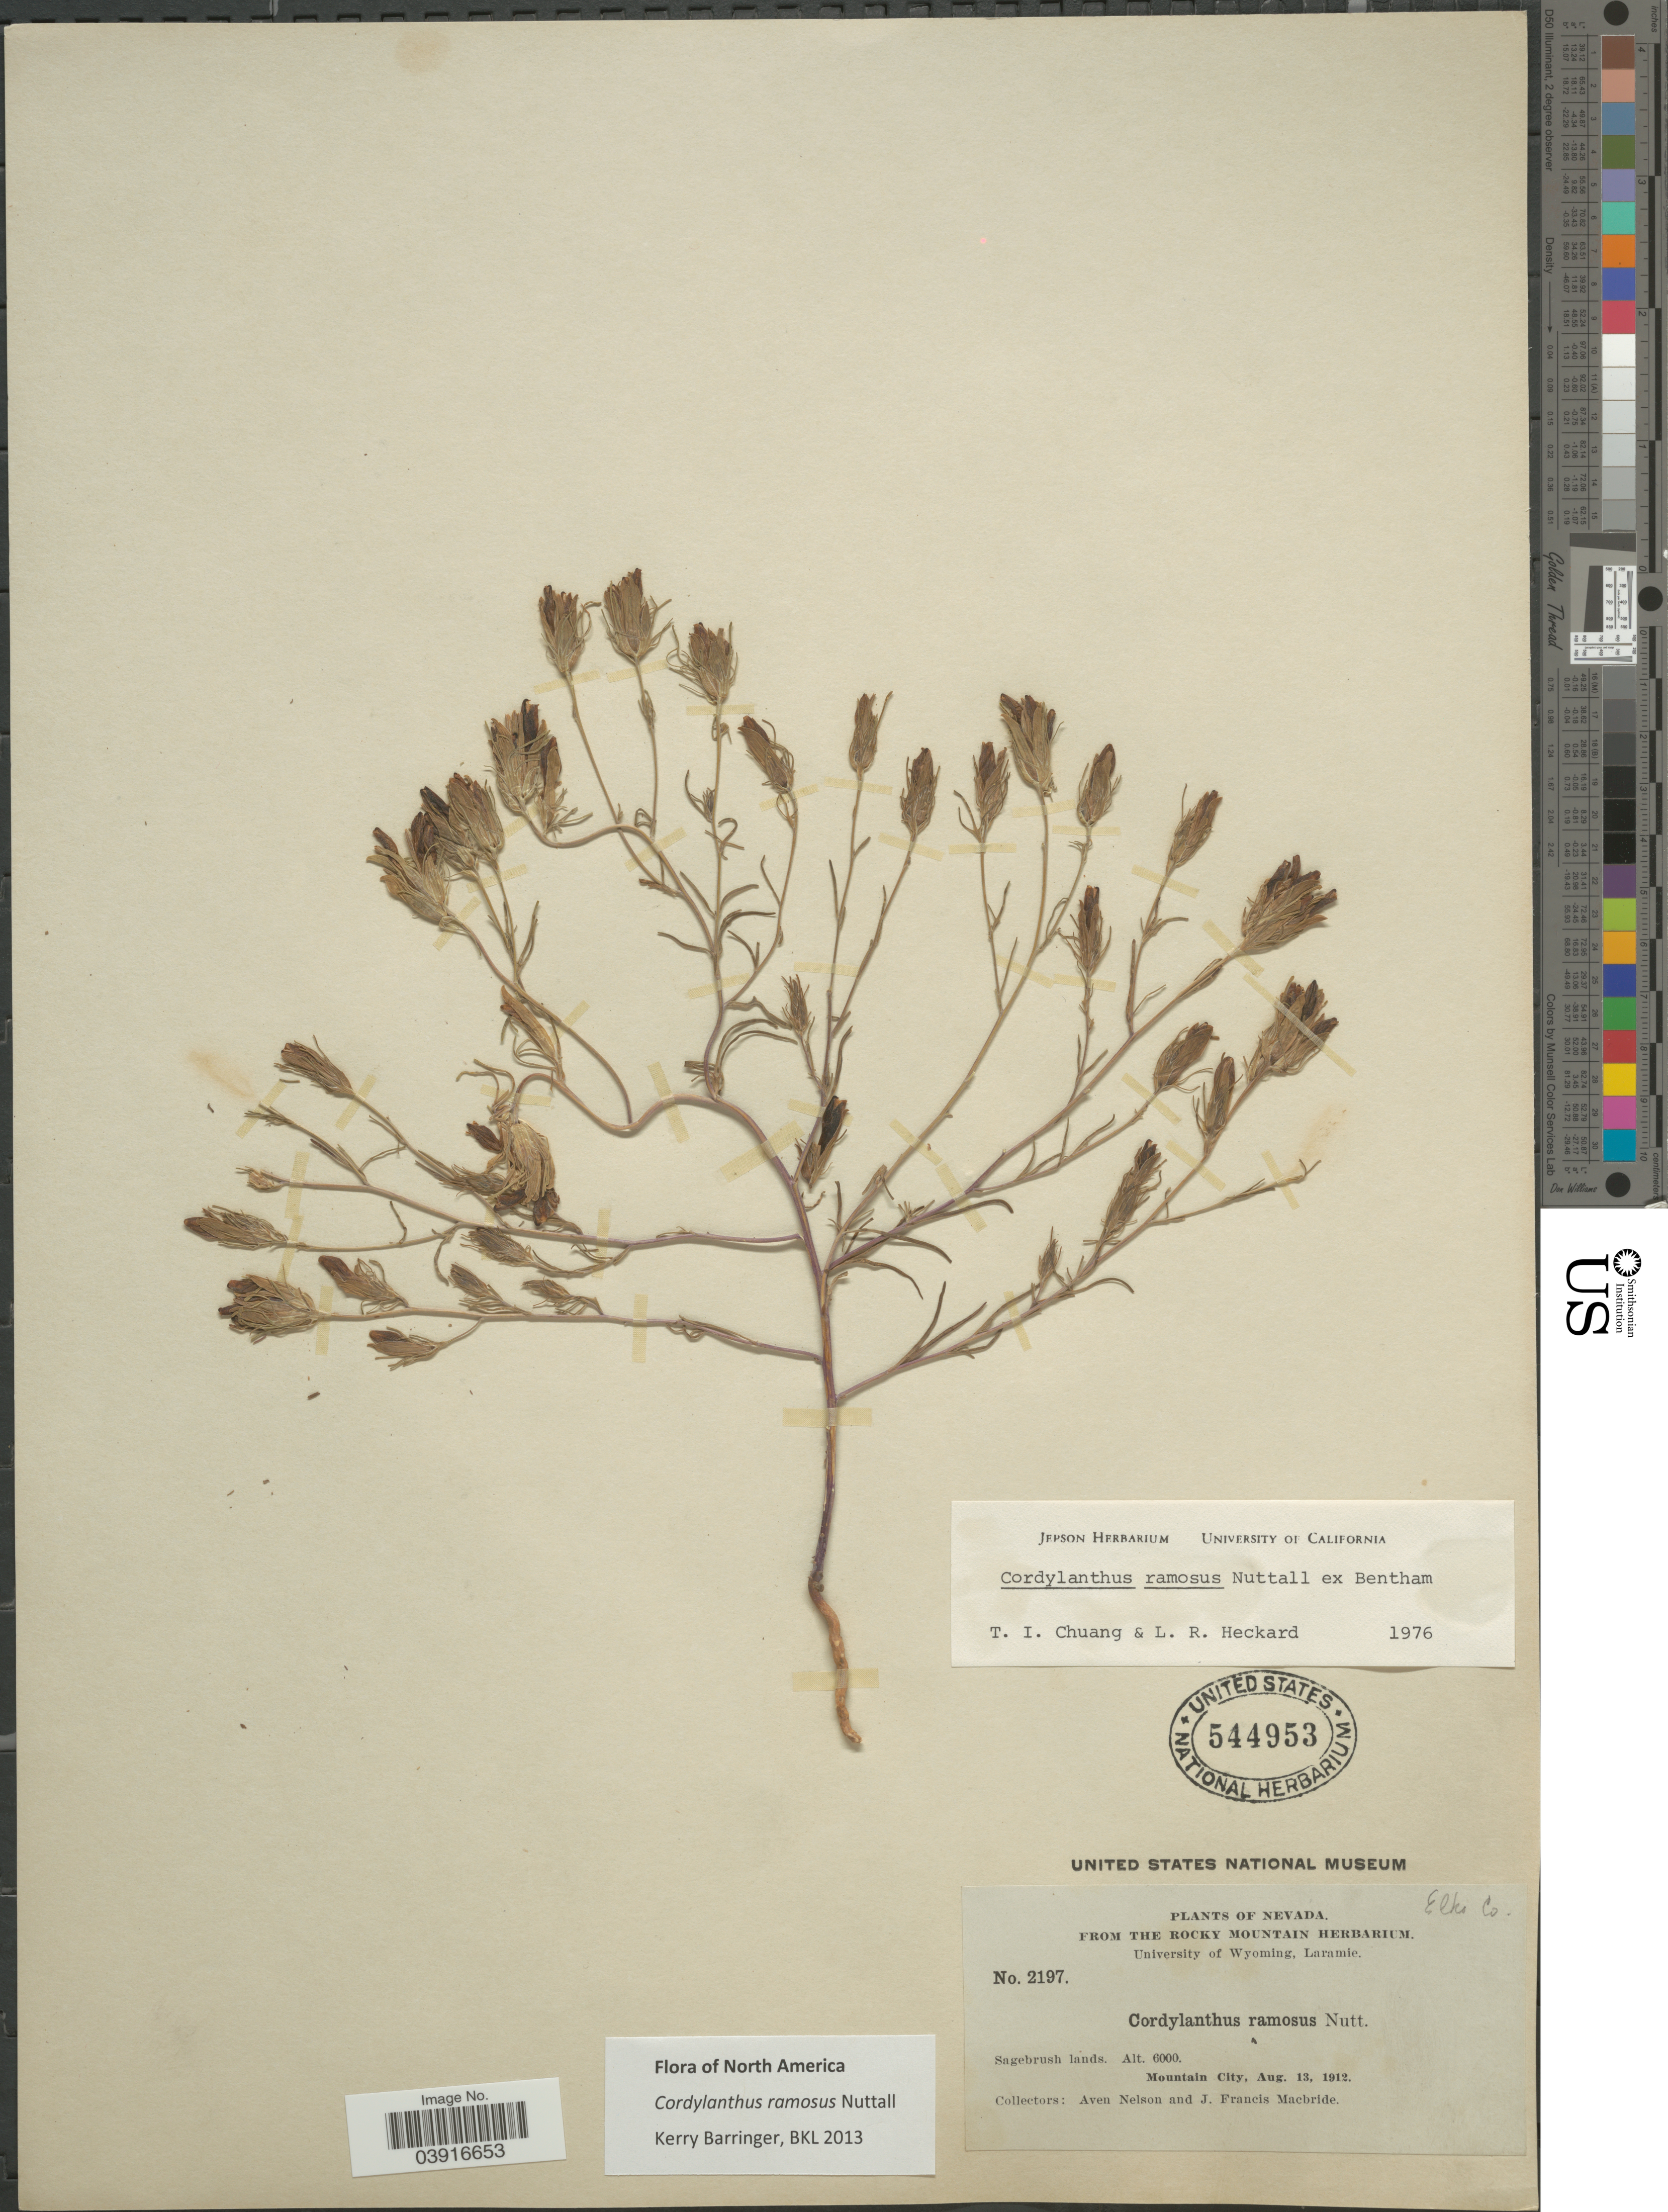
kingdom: Plantae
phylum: Tracheophyta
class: Magnoliopsida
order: Lamiales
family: Orobanchaceae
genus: Cordylanthus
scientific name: Cordylanthus ramosus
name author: Nutt. ex Benth.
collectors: A. Nelson & J. F. Macbride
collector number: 2197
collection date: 1912-08-13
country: United States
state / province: Nevada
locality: Sagebrush lands. Mountain City.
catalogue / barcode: US 544953